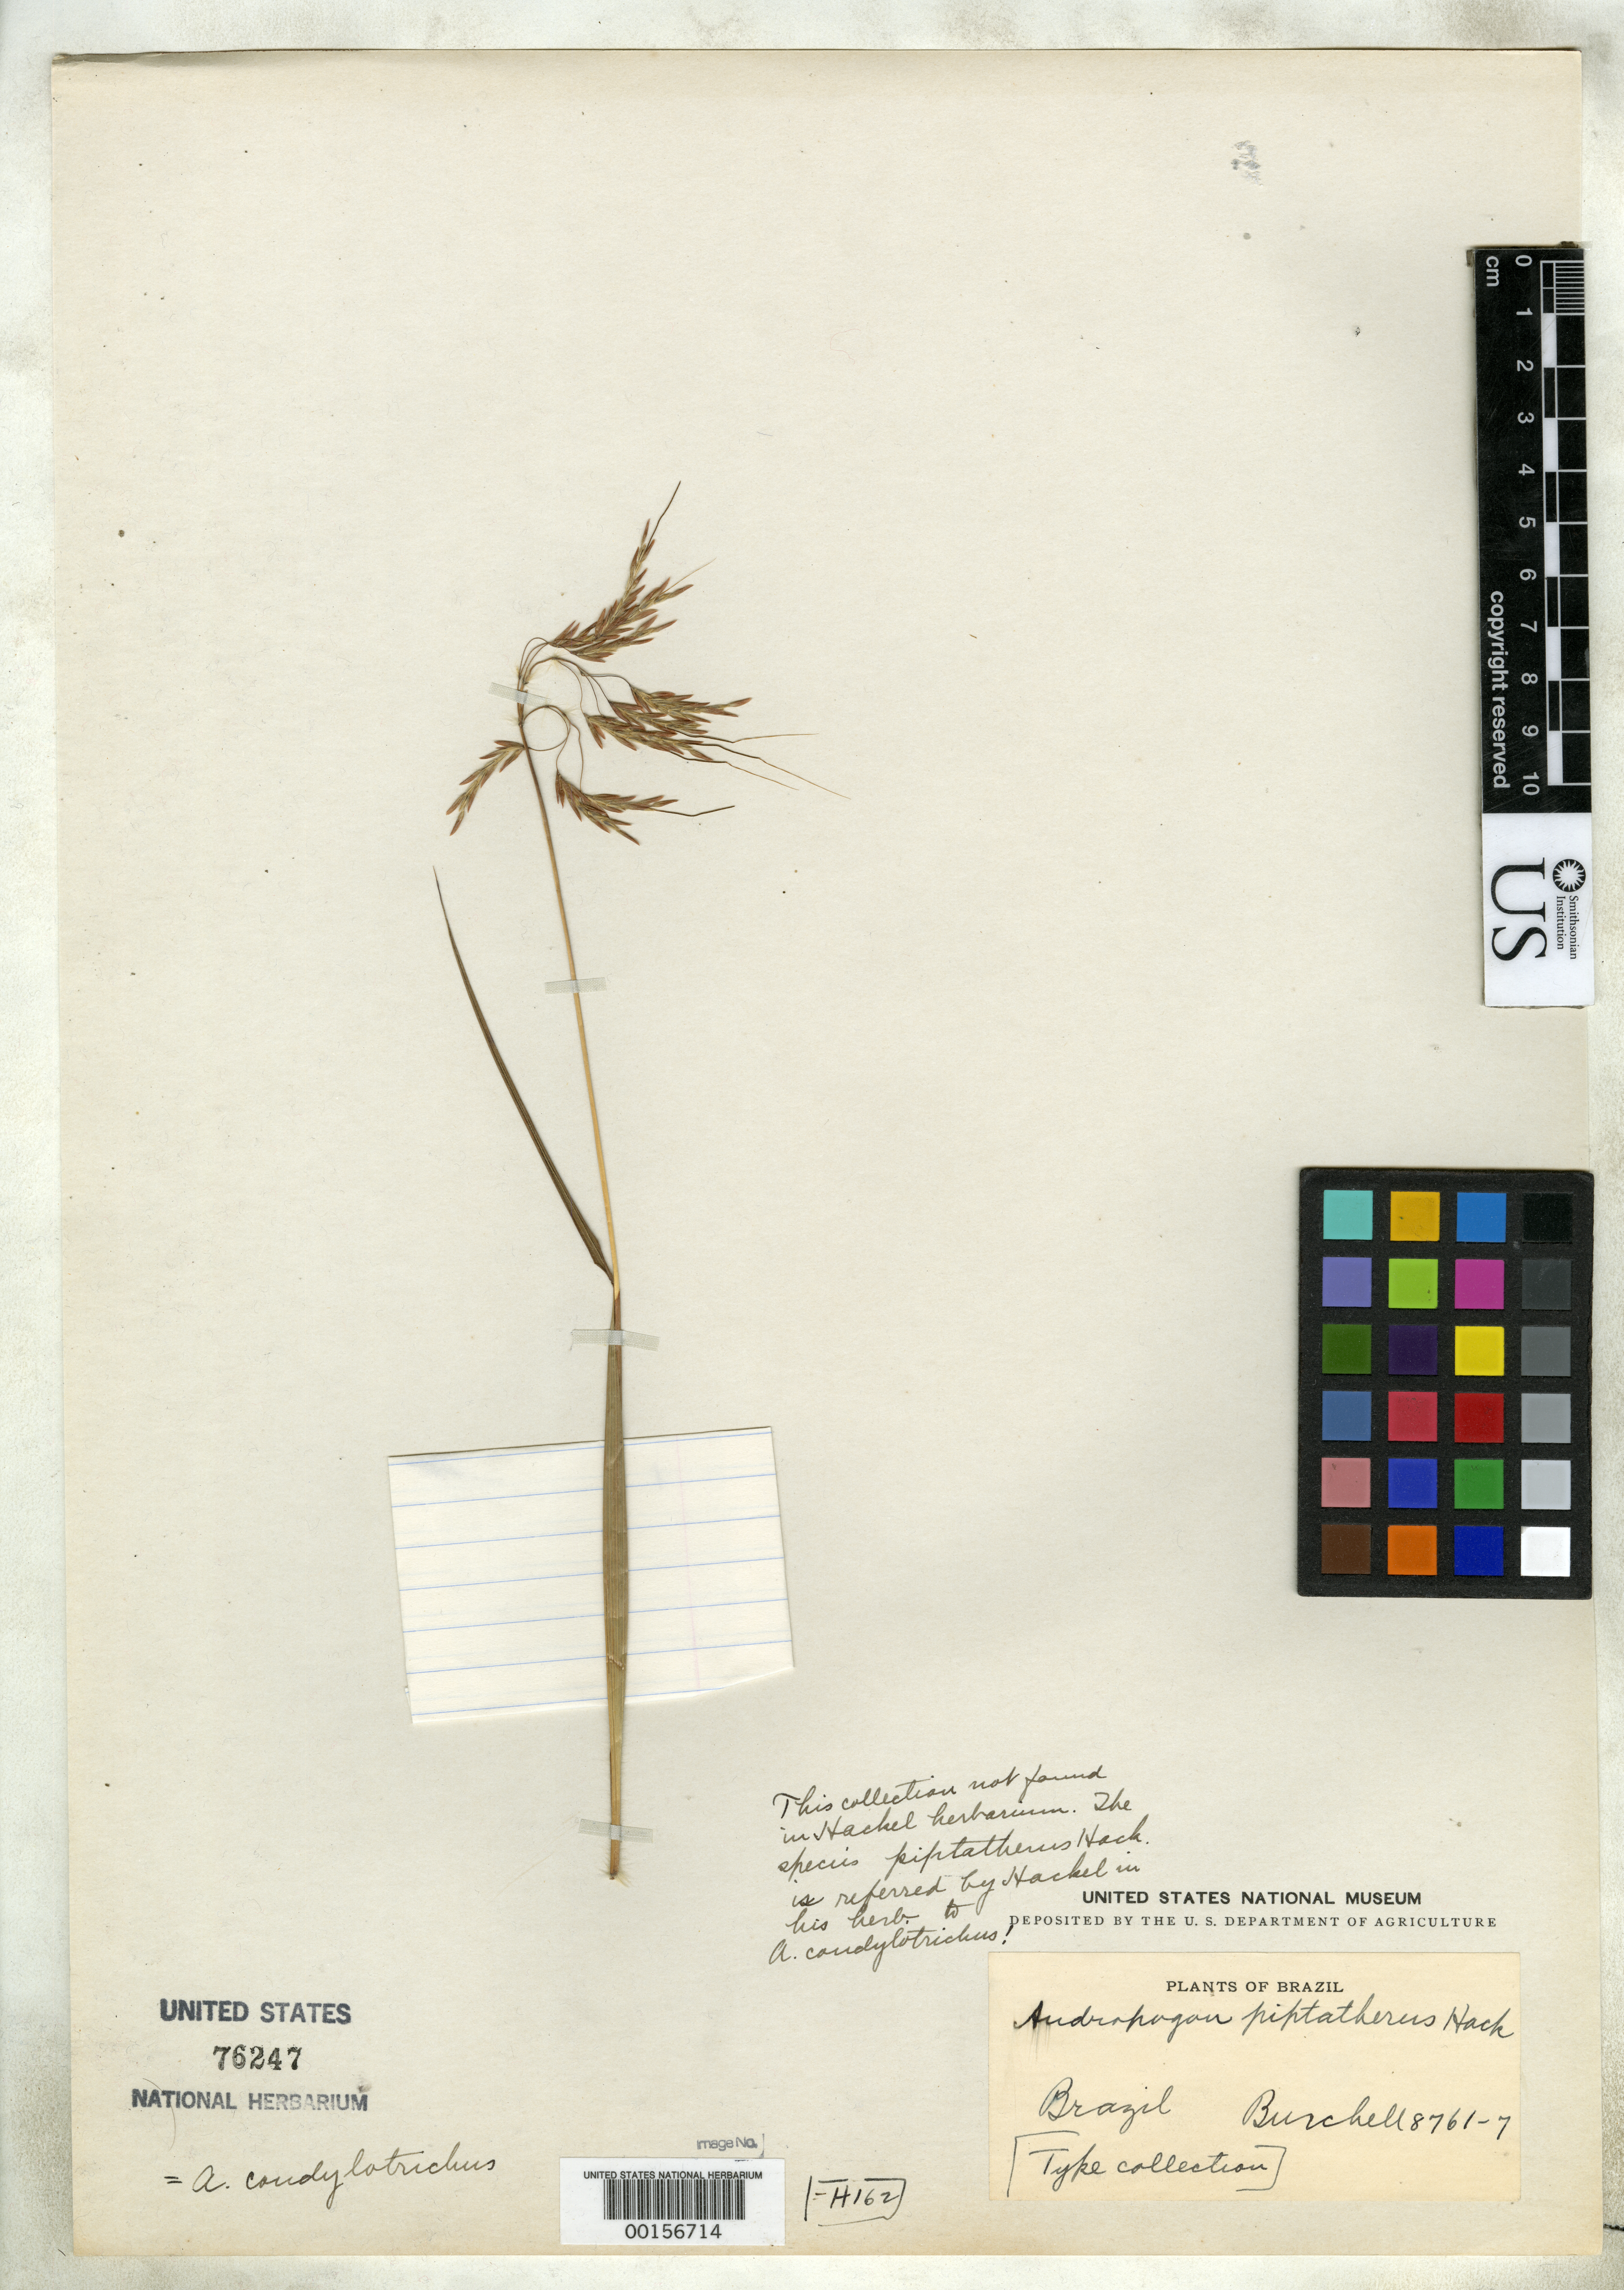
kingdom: Plantae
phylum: Tracheophyta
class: Liliopsida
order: Poales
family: Poaceae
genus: Andropogon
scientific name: Andropogon piptatherus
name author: Hack. in Mart.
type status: Type Fragment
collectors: W. J. Burchell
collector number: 8761-7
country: Brazil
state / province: Goiás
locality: Porto Imperial and Funil, Tocantins.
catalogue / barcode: US 76247